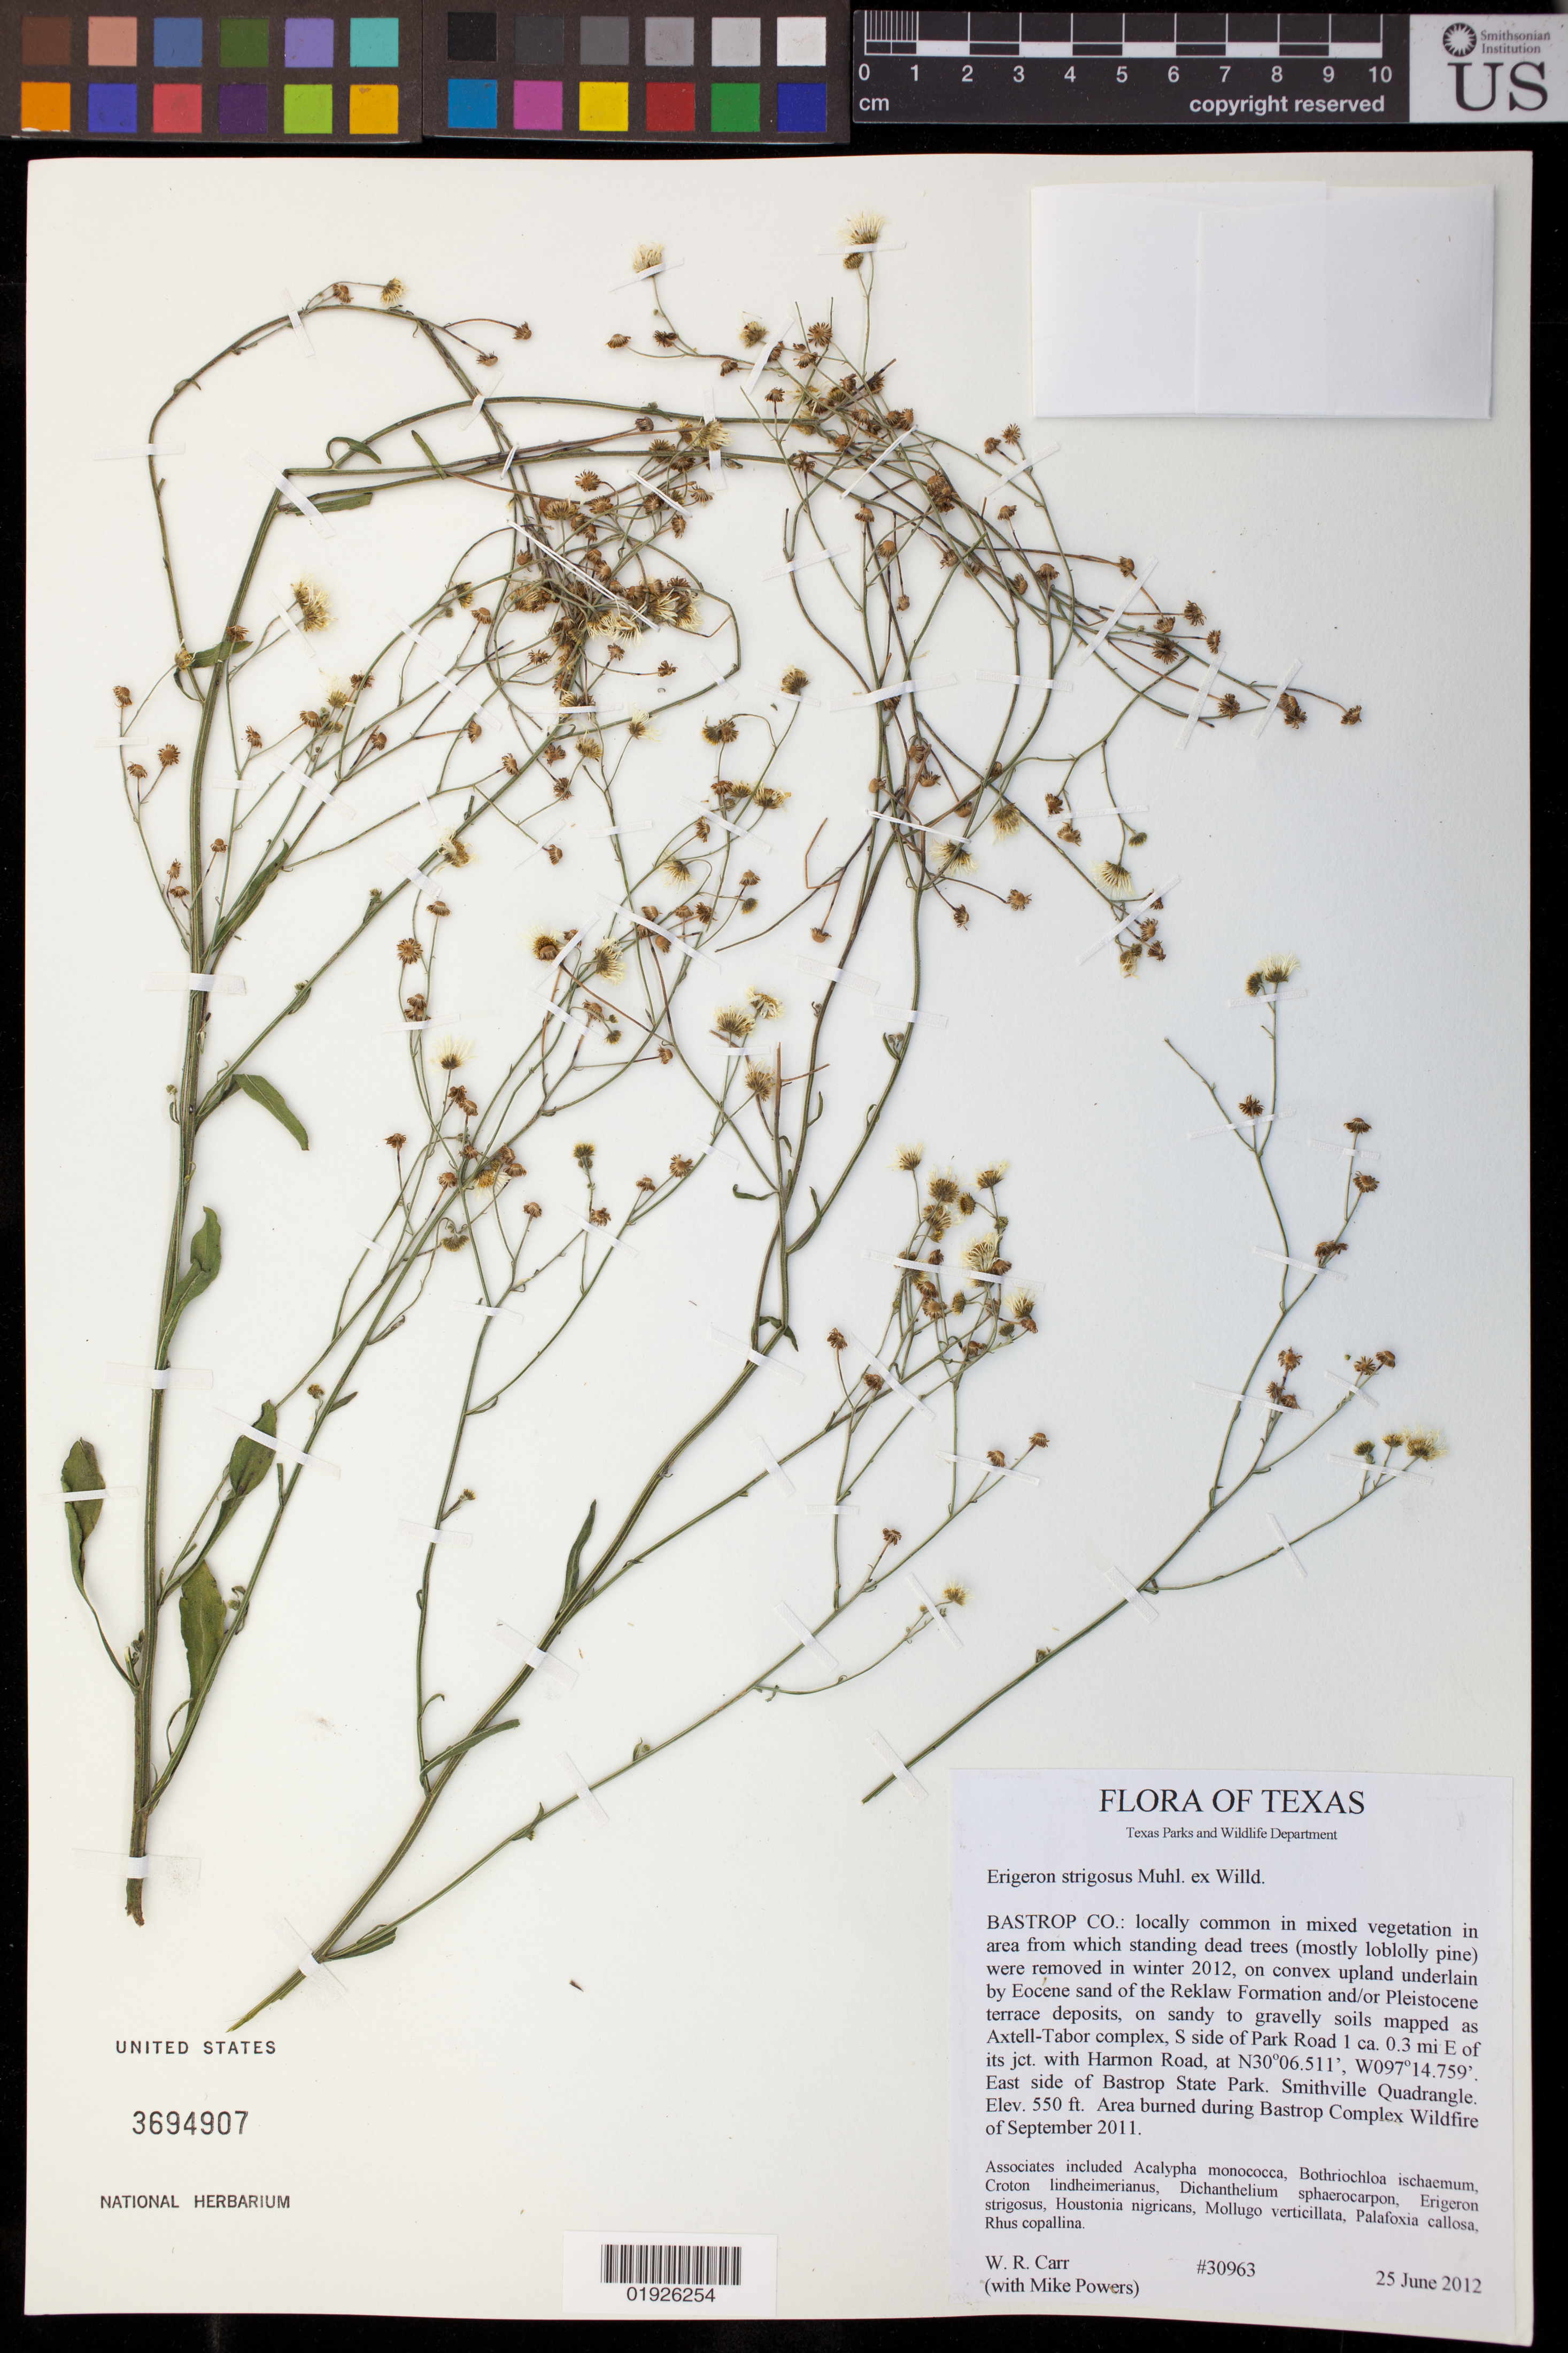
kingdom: Plantae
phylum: Tracheophyta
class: Magnoliopsida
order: Asterales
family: Asteraceae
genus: Erigeron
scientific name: Erigeron strigosus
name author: Muhl. ex Willd.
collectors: W. Carr & M. Powers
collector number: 30963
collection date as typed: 25 June 2012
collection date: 2012-06-25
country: United States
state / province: Texas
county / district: Bastrop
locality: S side of Park Road 1 ca. 0.3 mi E of its jct. with Harmon Road. East side of Bastrop State Park. Smithville NW Quadrangle.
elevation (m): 168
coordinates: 30 06.511 N, 097 14.759 W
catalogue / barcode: US 3694907